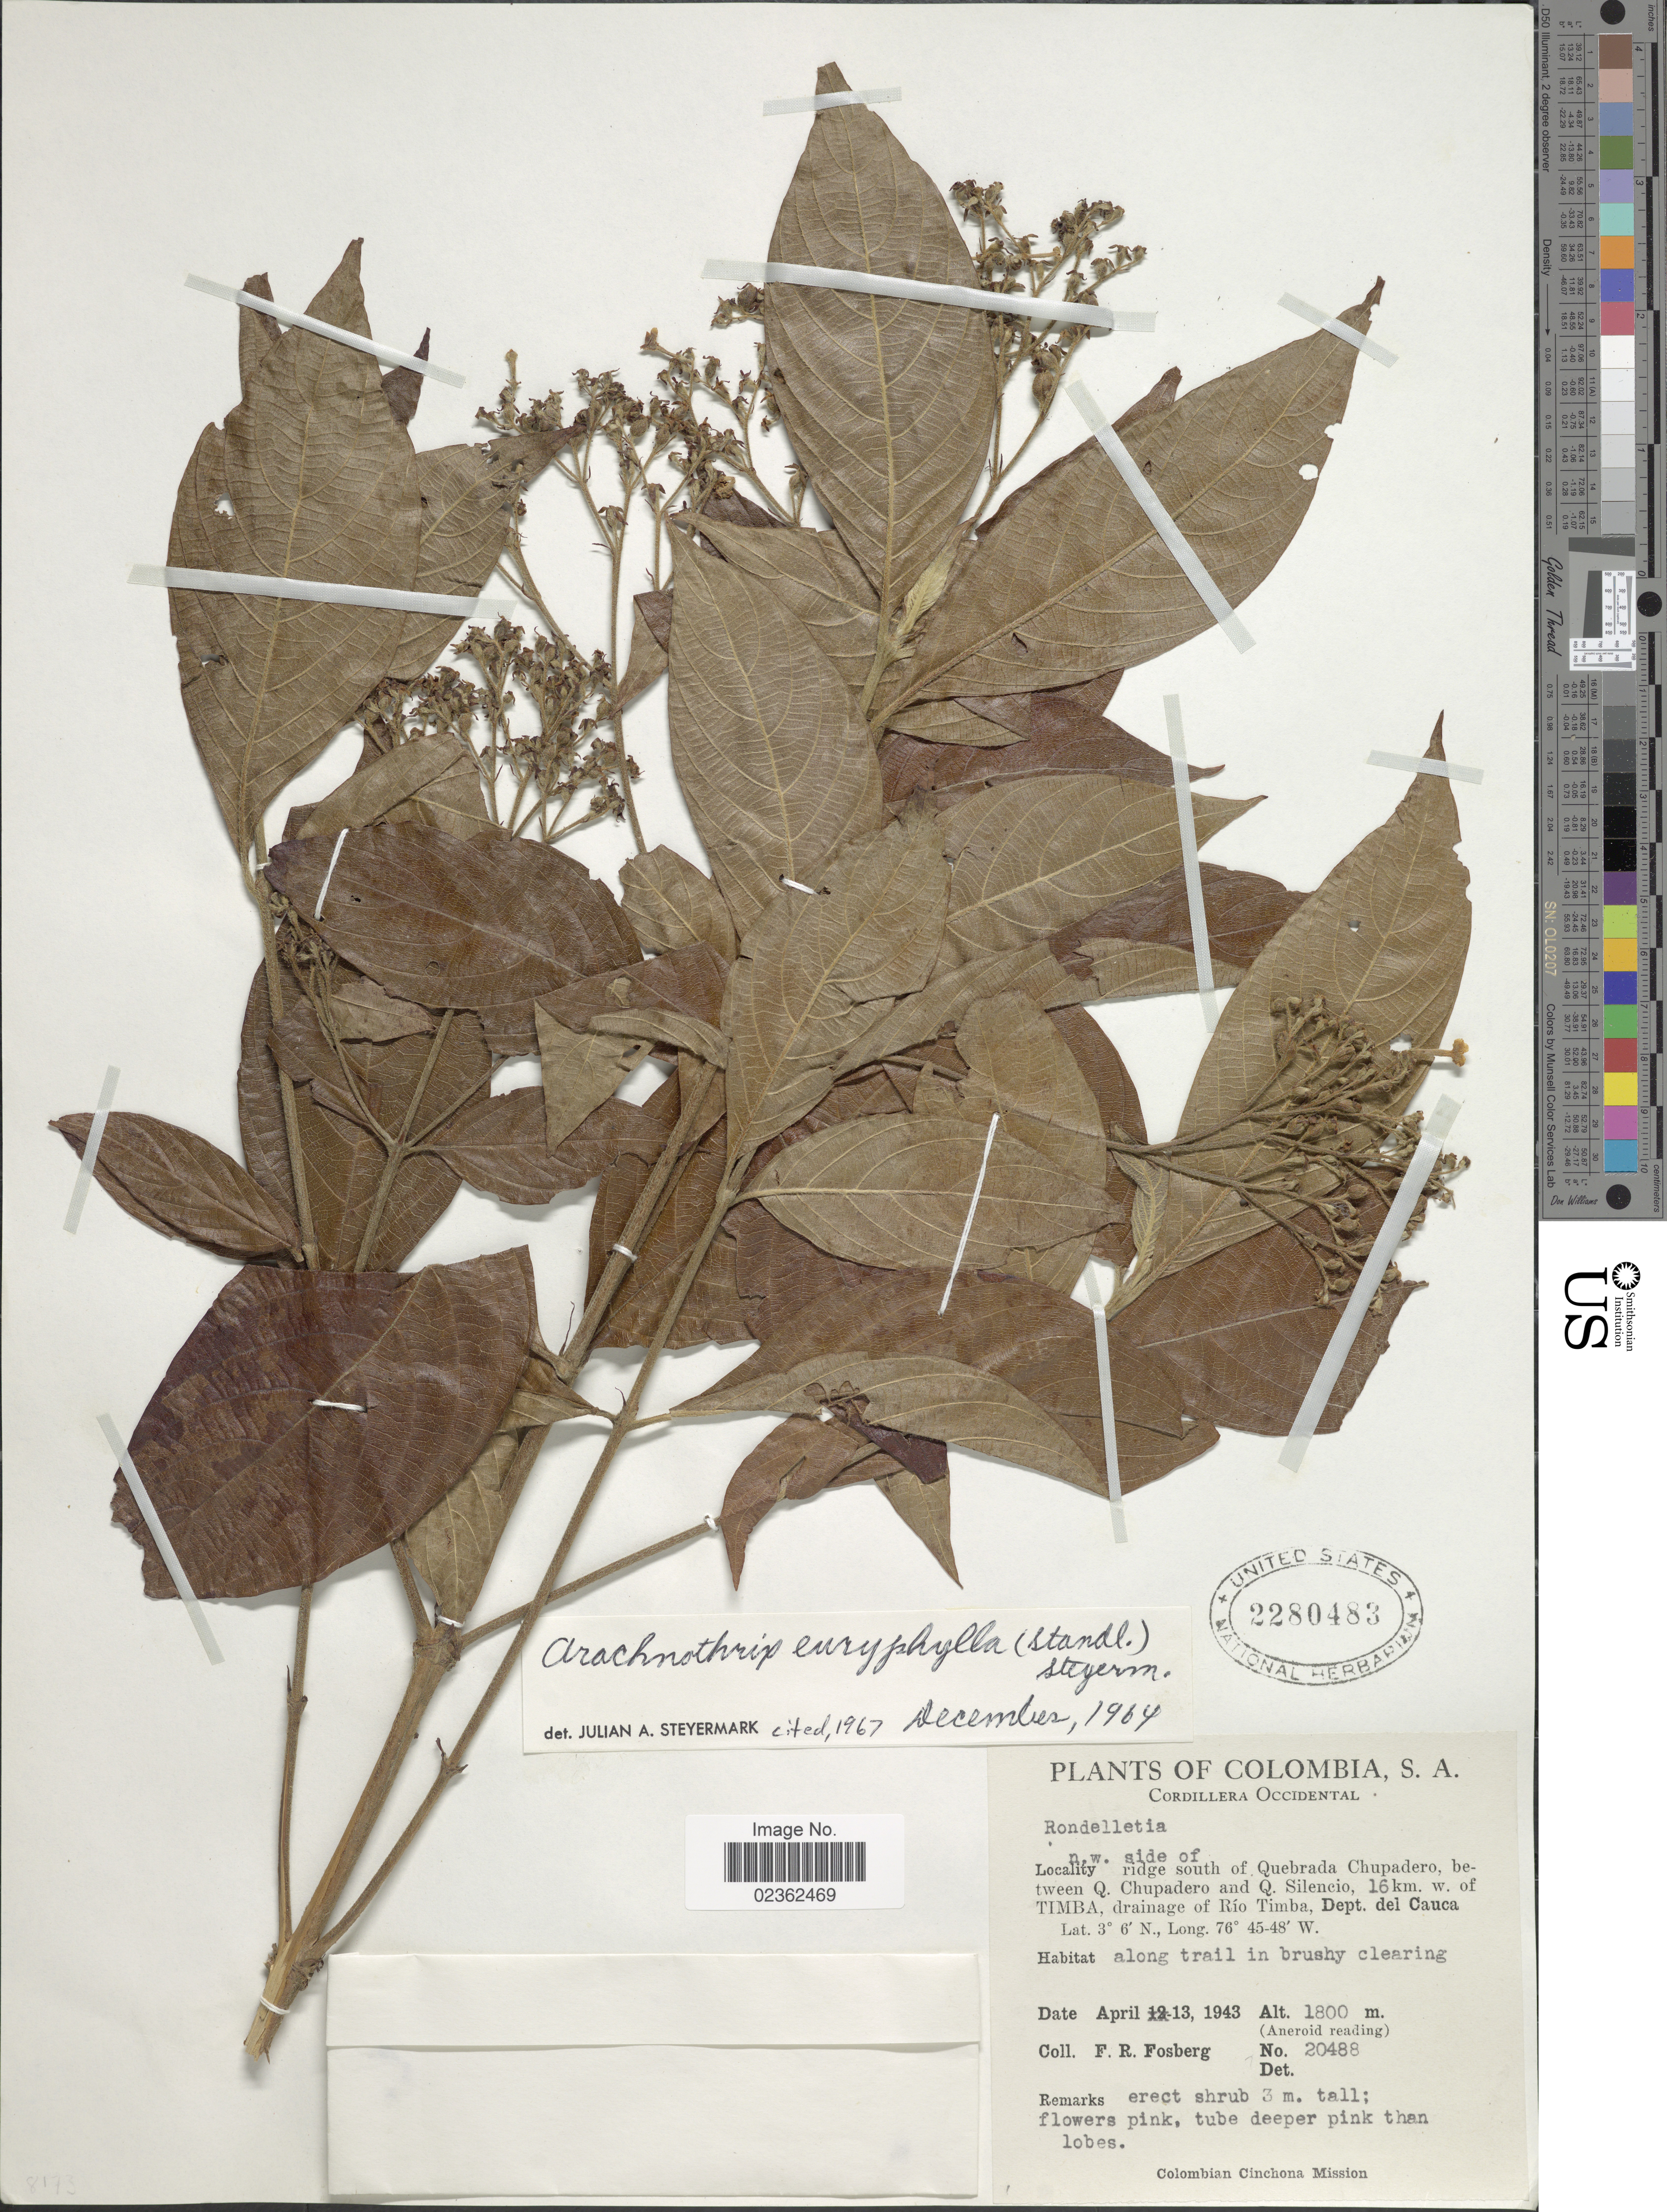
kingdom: Plantae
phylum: Tracheophyta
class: Magnoliopsida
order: Gentianales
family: Rubiaceae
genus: Arachnothryx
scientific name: Arachnothryx euryphylla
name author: (Standl.) Steyerm.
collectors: F. R. Fosberg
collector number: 20488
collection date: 1943-04-13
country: Colombia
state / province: Cauca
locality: S.A., Cordillera Occidental, n.w. side of ridge south of Quebrada Chupadero, between Q. Chupadero and Q. Silencio, 16 km. w. of TIMBA, drainage of Rio Timba, along trail in brushy clearing.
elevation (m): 1800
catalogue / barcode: US 2280483